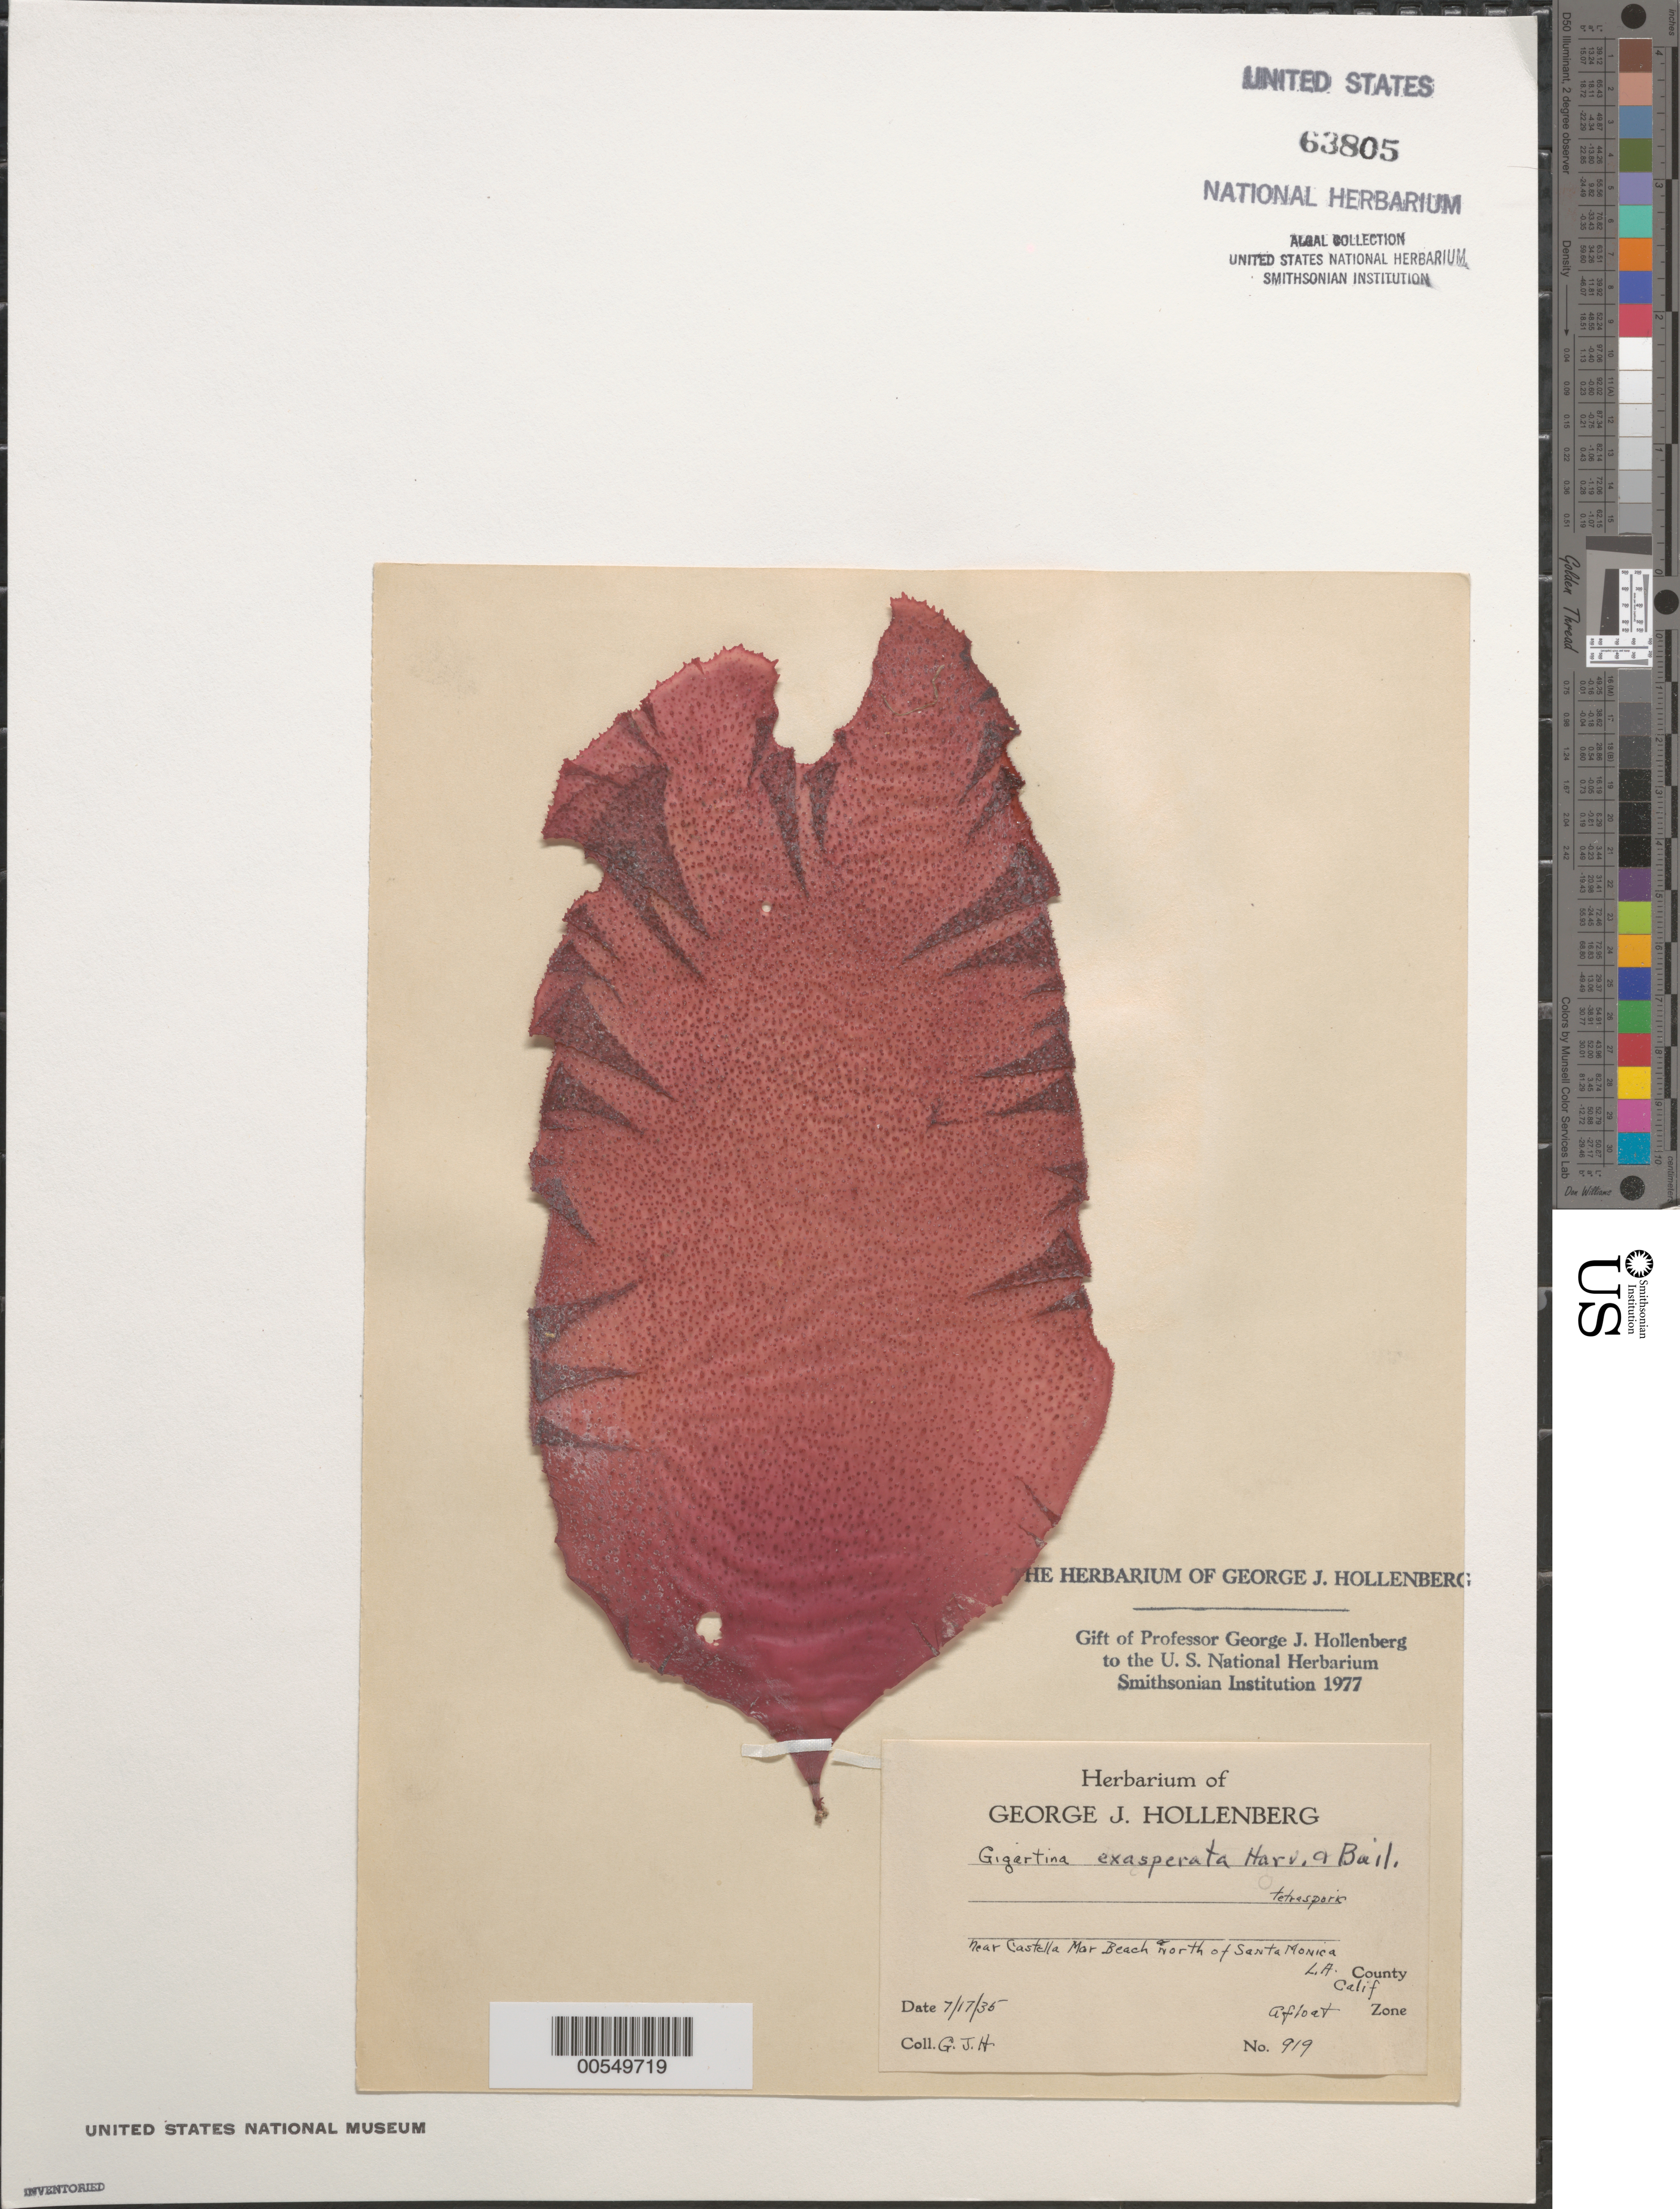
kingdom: Plantae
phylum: Rhodophyta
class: Florideophyceae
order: Gigartinales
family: Gigartinaceae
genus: Chondracanthus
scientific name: Chondracanthus exasperatus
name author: (Harv. & J. Bailey) J.R. Hughey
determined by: Algae name updating Project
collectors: G. Hollenberg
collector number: GJH 919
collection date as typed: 17 Jul 1935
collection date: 1935-07-17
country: United States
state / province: California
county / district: Los Angeles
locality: Near Castle Mar Beach, north of Santa Monica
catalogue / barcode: US 63805